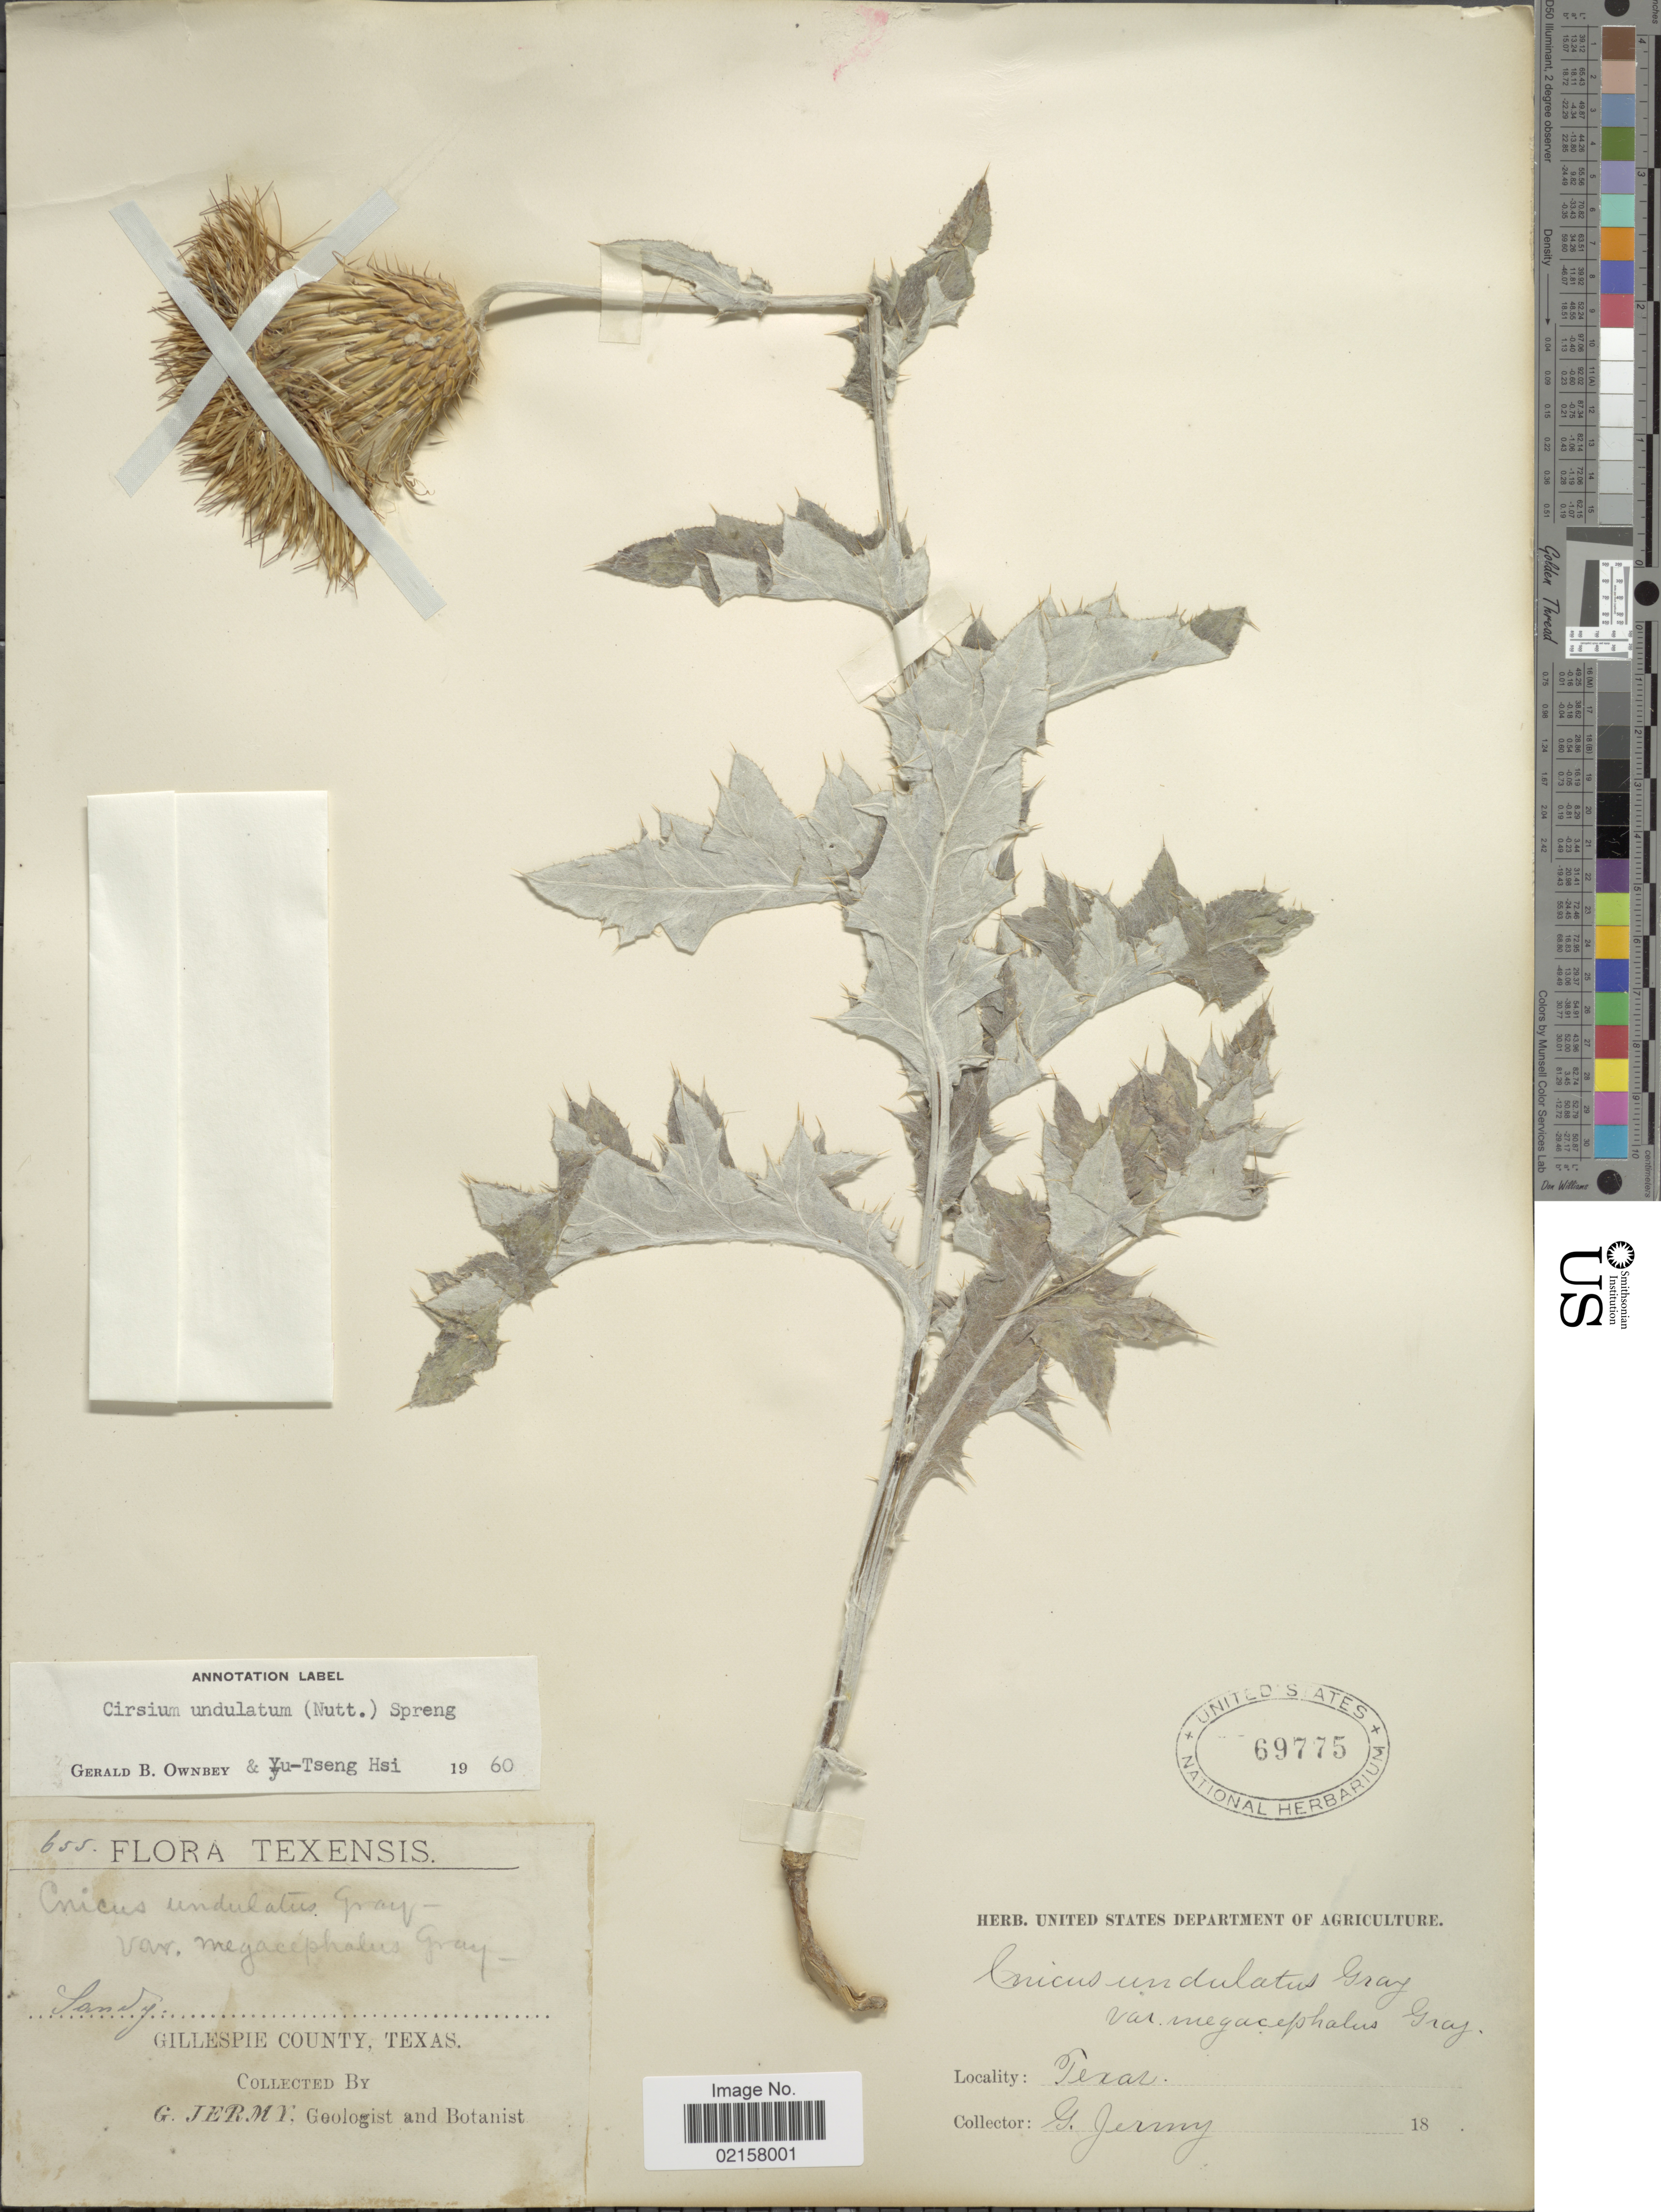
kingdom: Plantae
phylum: Tracheophyta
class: Magnoliopsida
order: Asterales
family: Asteraceae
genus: Cirsium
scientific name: Cirsium undulatum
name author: (Nutt.) Spreng.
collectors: G. Jermy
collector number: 655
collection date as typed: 18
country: United States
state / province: Texas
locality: Gillespie County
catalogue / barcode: US 69775